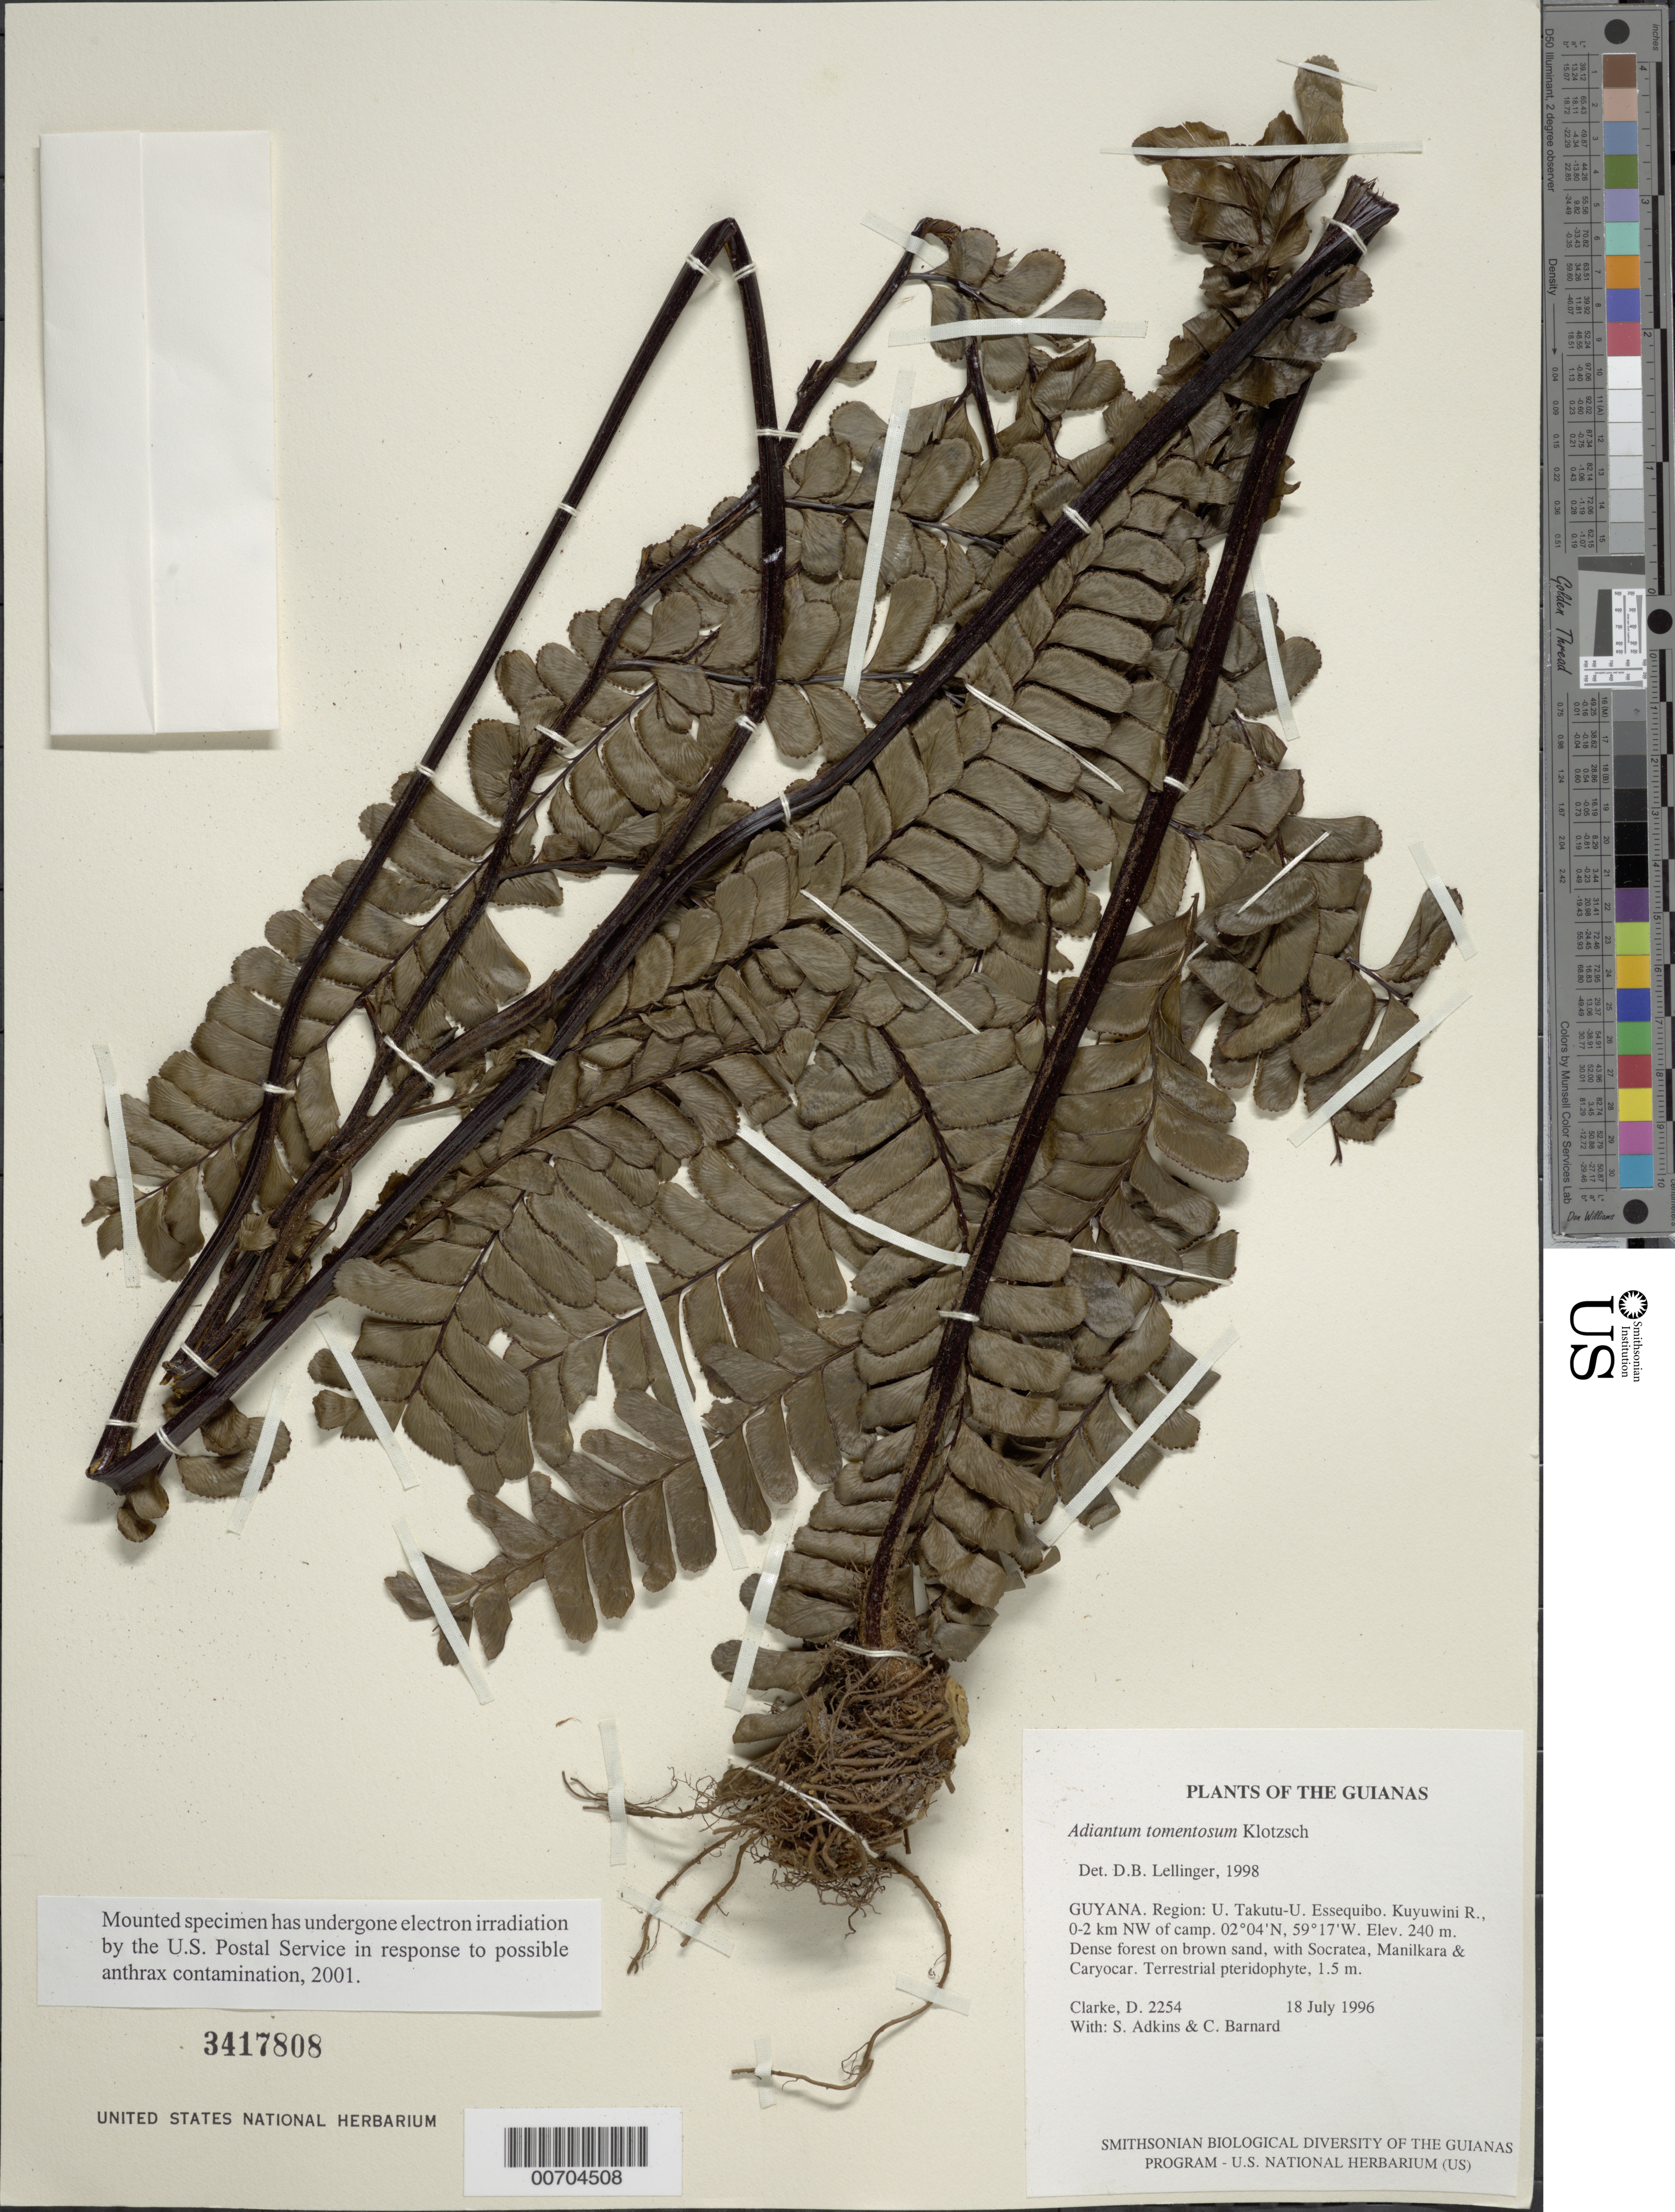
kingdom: Plantae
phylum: Tracheophyta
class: Polypodiopsida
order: Polypodiales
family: Pteridaceae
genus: Adiantum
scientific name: Adiantum tomentosum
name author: Klotzsch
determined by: Lellinger, David B., (BOT), Smithsonian Institution - National Museum of Natural History (UNITED STATES)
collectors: H. D. Clarke, S. Adkins & C. Bernard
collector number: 2254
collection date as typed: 18 July 1996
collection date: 1996-07-18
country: Guyana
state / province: U. Takutu-U. Essequibo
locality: Kuyuwini R., 0-2 km NW of camp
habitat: Dense forest on brown sand, with Socratea, Manilkara & Caryocar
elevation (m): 240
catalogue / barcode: US 3417808